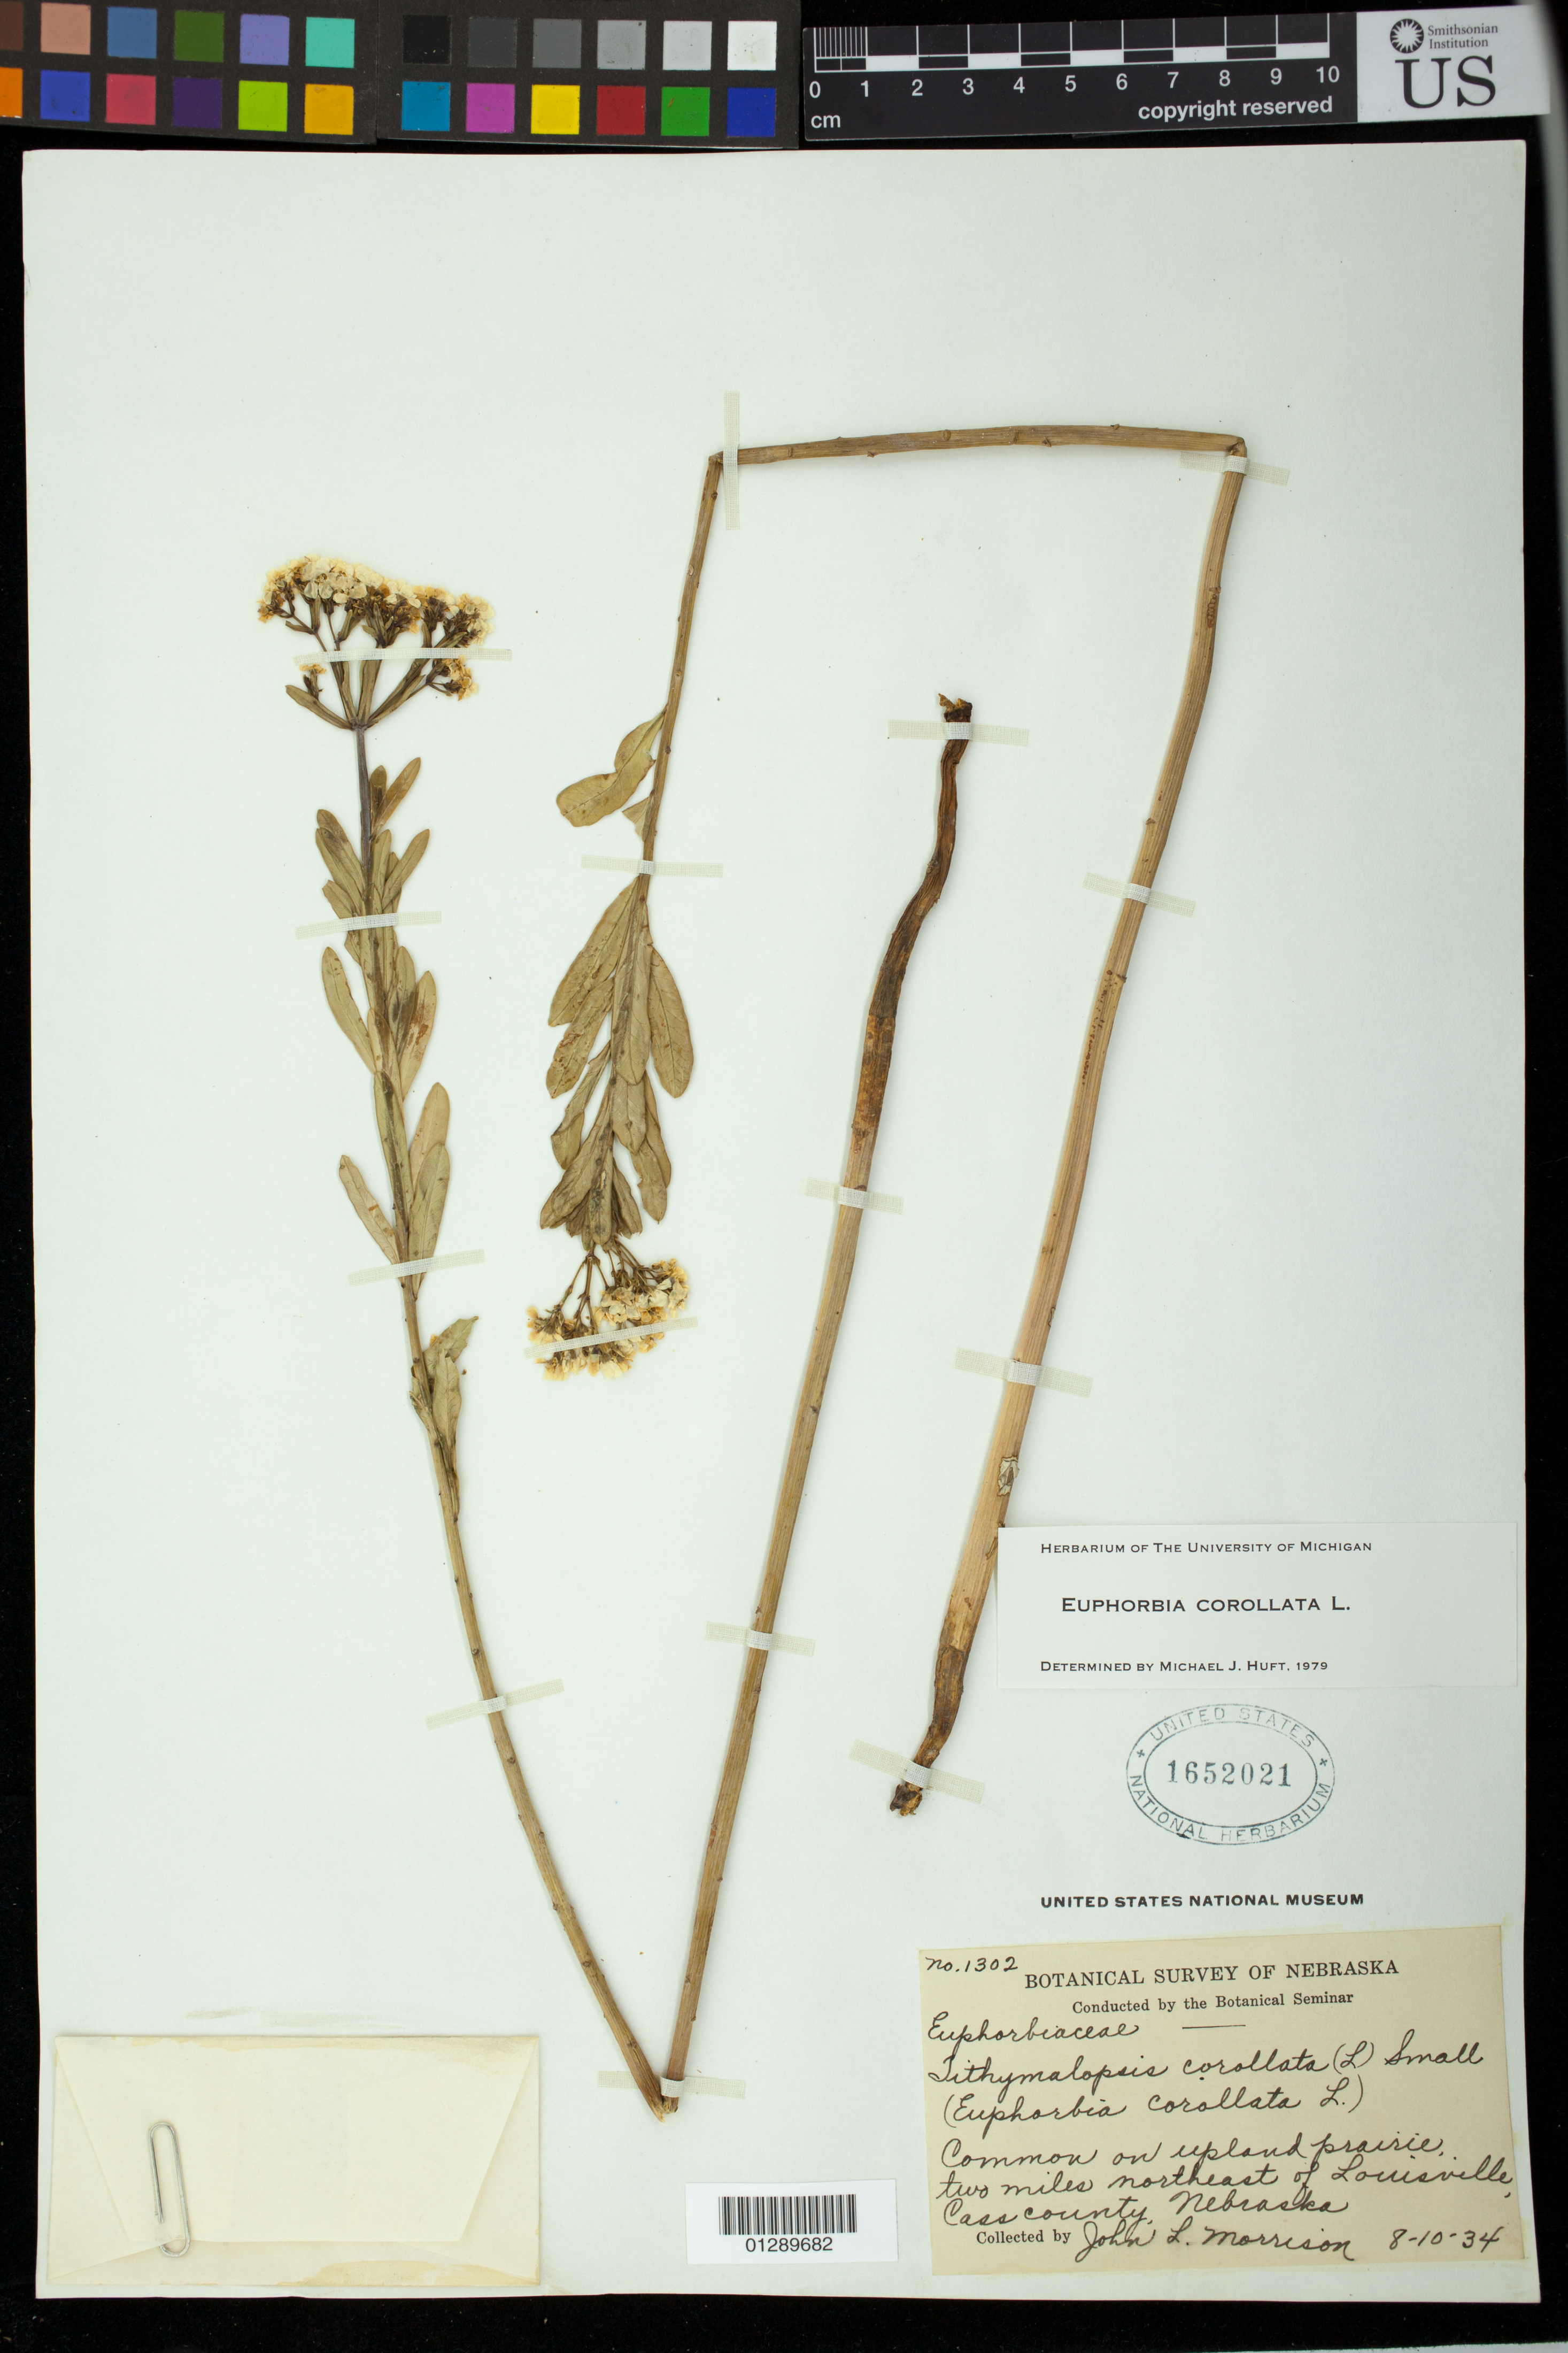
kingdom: Plantae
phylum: Tracheophyta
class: Magnoliopsida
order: Malpighiales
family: Euphorbiaceae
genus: Euphorbia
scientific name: Euphorbia corollata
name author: L.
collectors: J. L. Morrison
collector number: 1302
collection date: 1934-08-10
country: United States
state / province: Nebraska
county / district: Cass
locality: two miles northeast of Louisville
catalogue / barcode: US 1652021